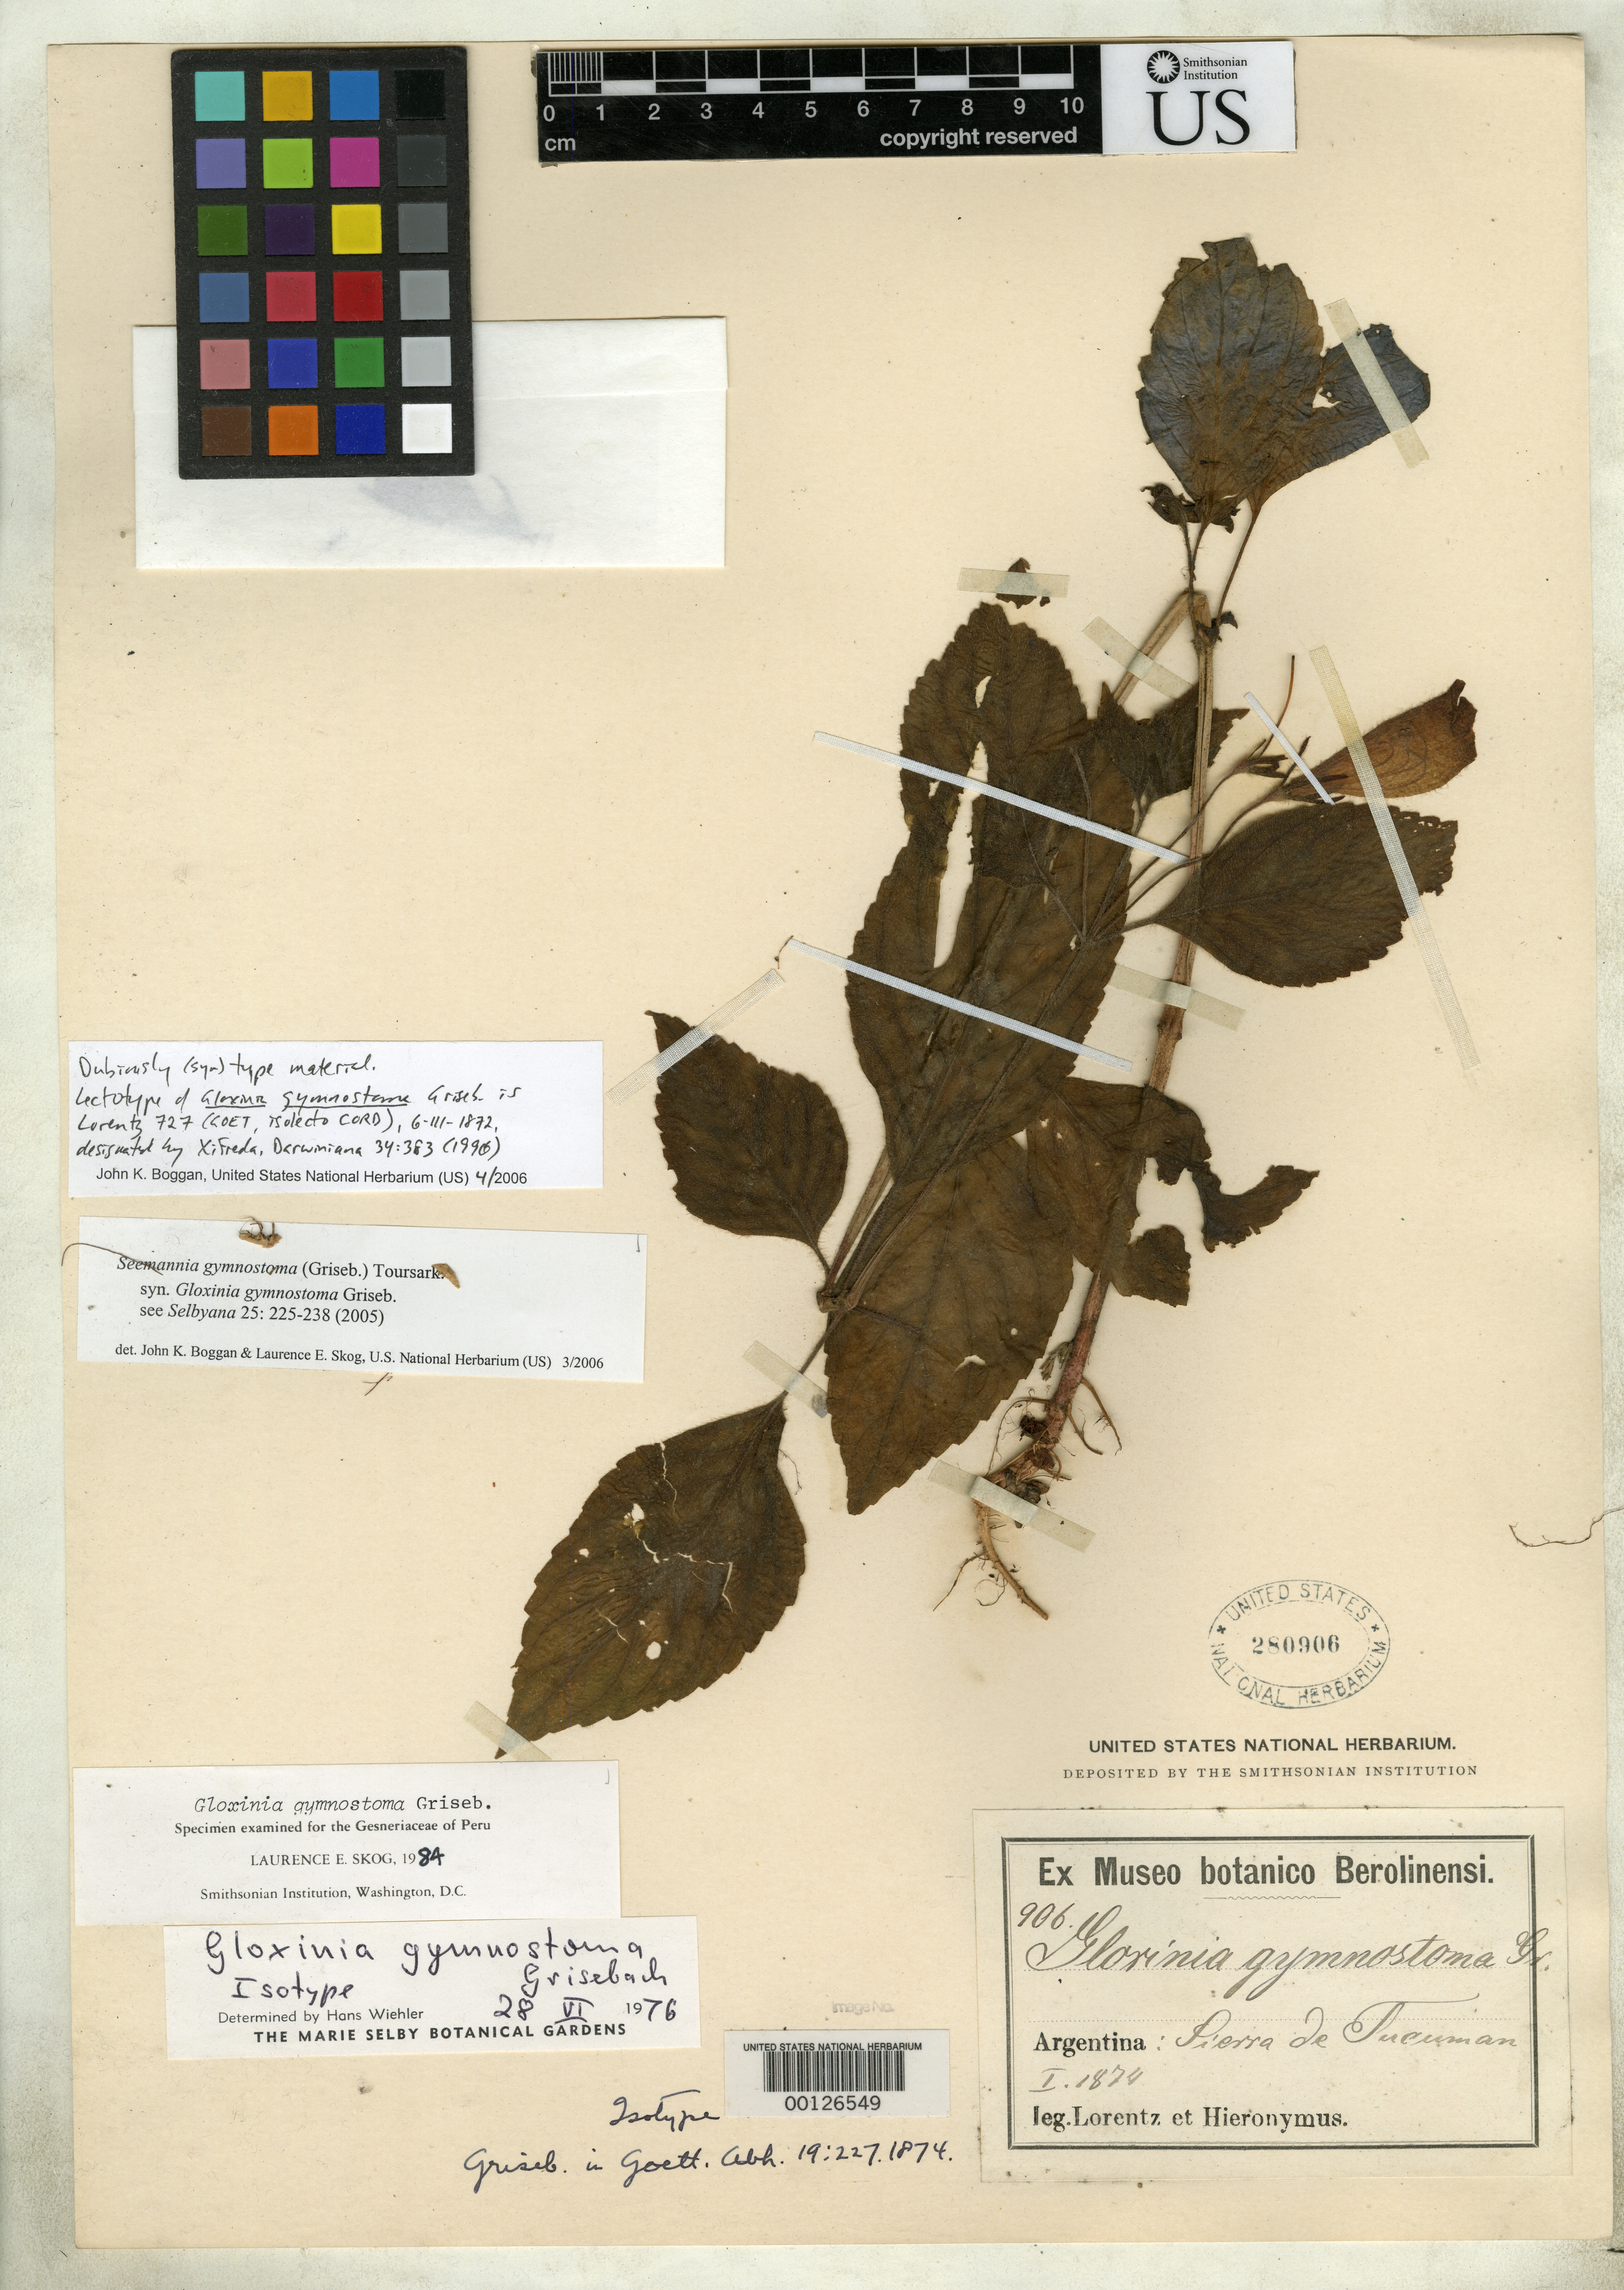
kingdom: Plantae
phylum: Tracheophyta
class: Magnoliopsida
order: Lamiales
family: Gesneriaceae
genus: Gloxinia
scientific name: Gloxinia gymnostoma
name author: Griseb.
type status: Possible Syntype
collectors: P. G. Lorentz & G. H. Hieronymus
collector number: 906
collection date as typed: Jan 1874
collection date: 1874-01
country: Argentina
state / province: Tucumán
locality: Sierra de Tucuman.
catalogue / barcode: US 280906